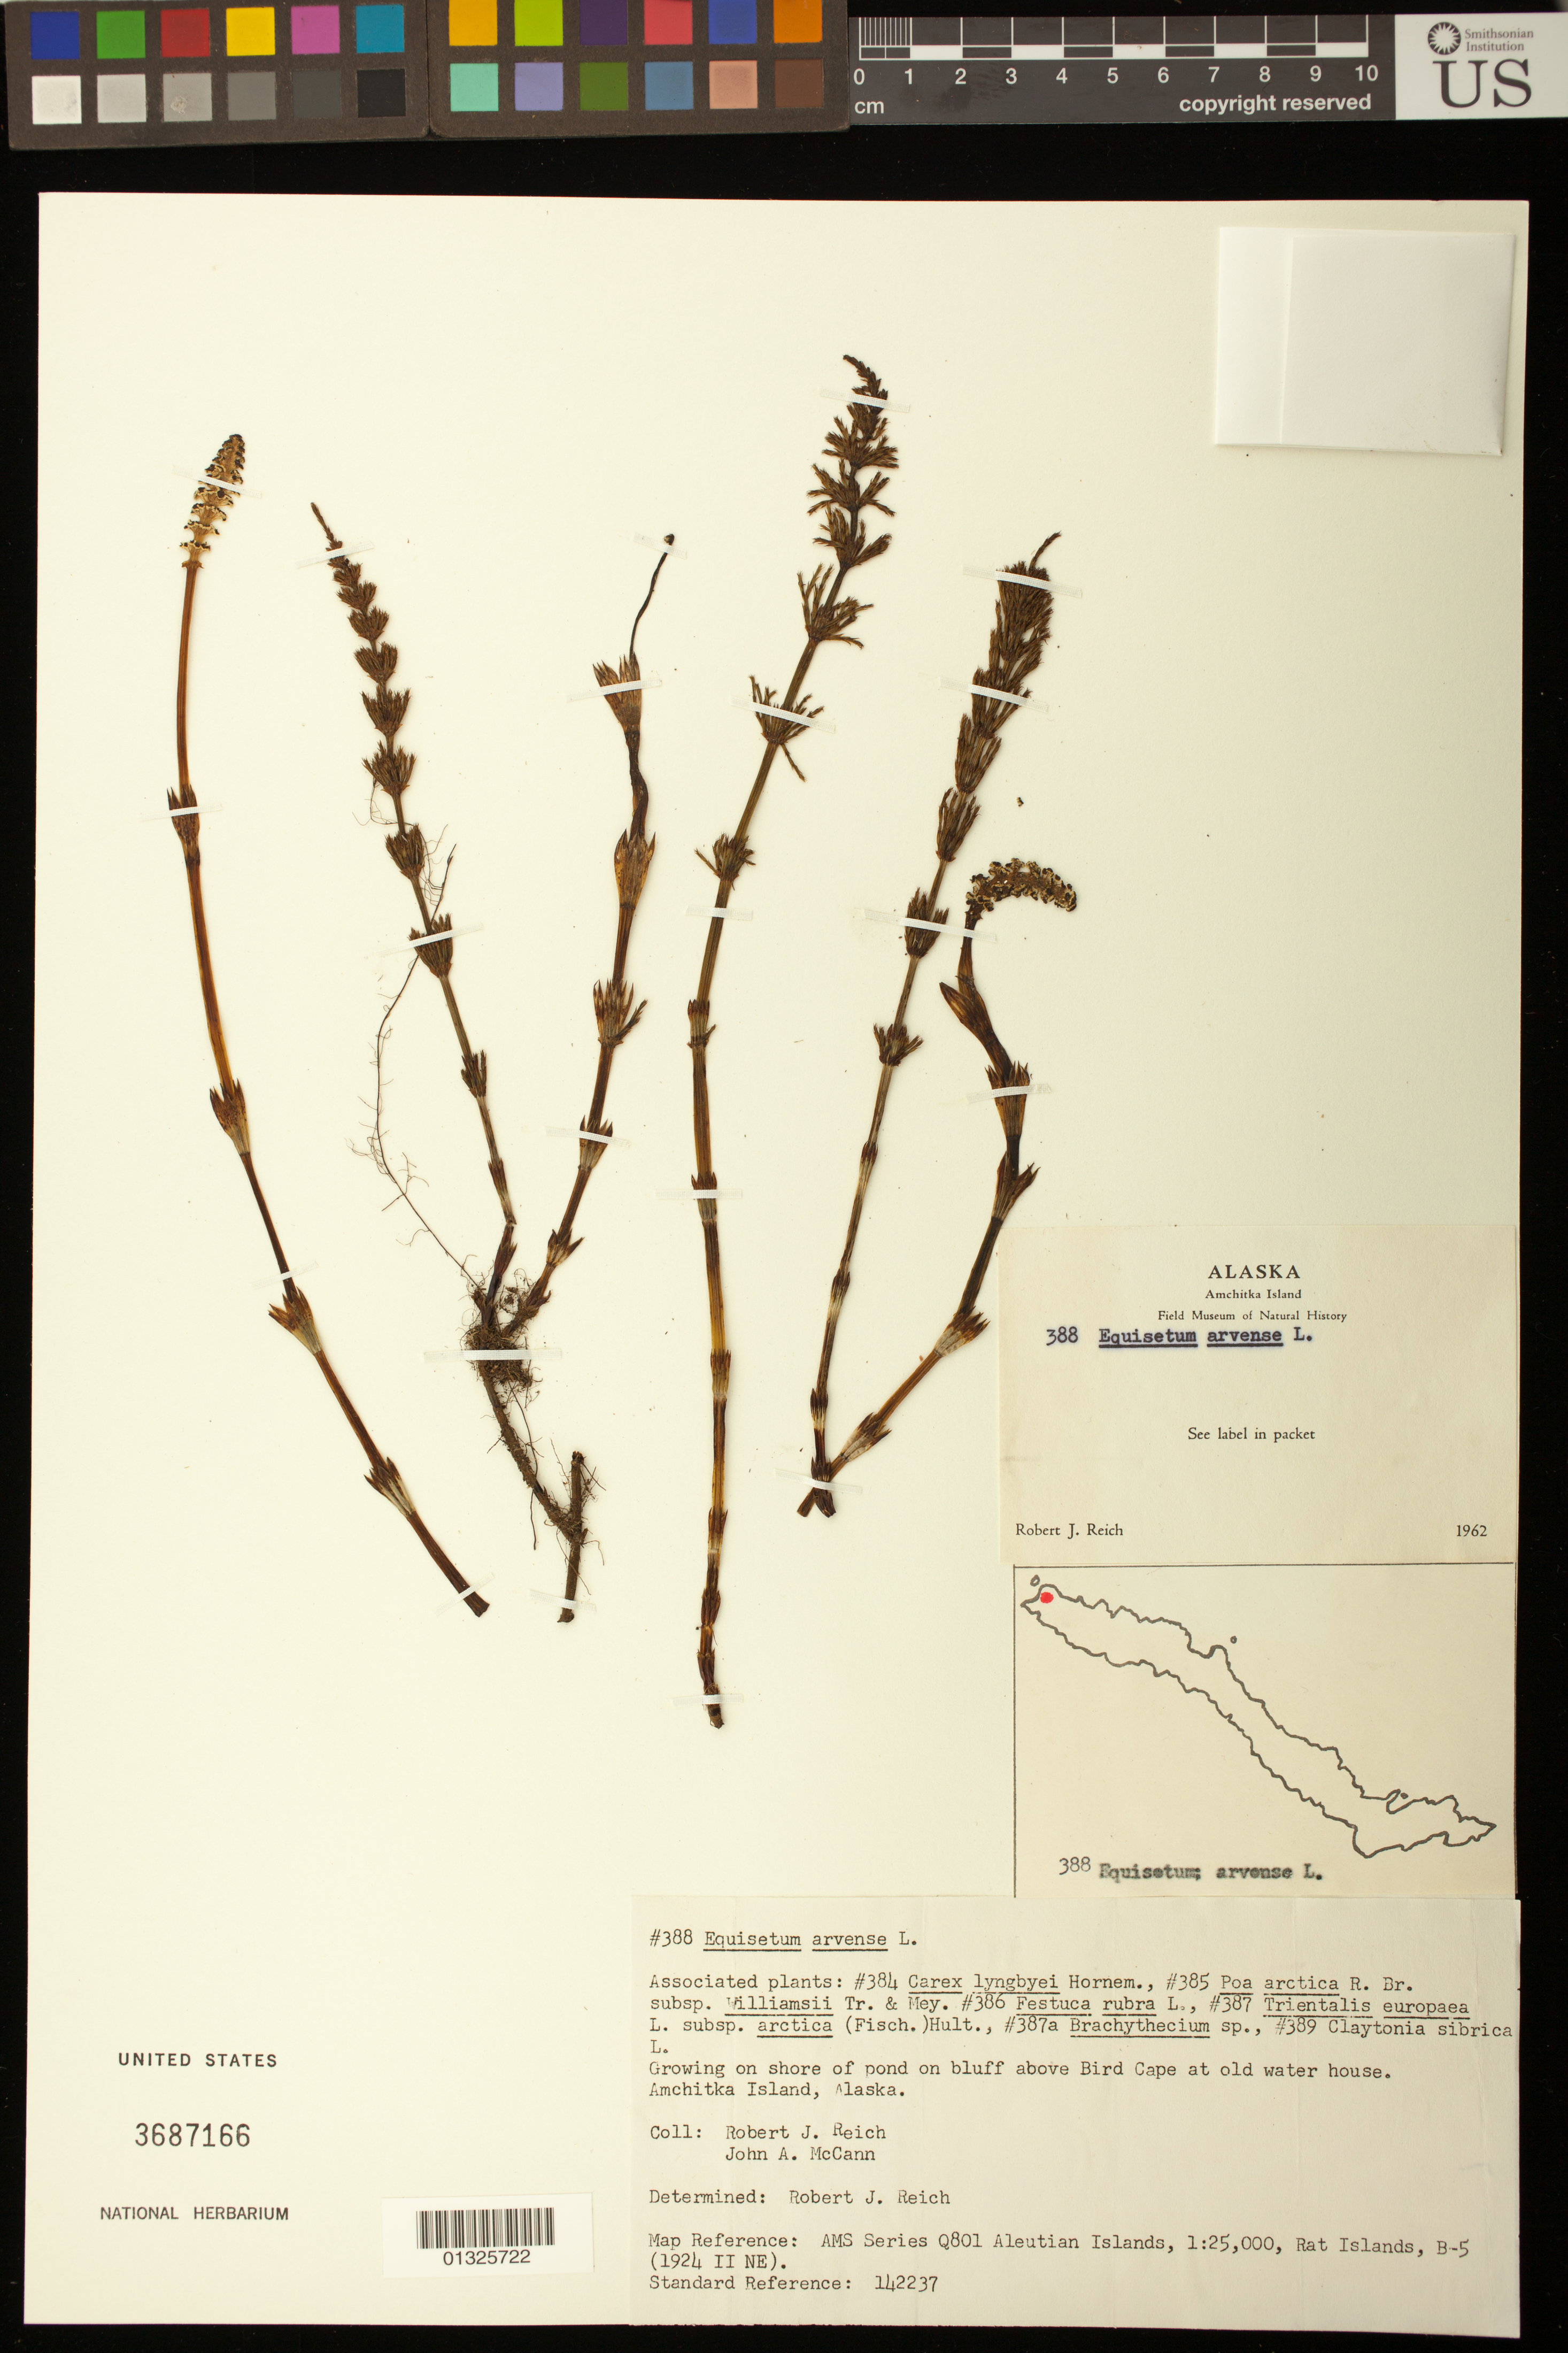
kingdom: Plantae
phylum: Tracheophyta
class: Polypodiopsida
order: Equisetales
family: Equisetaceae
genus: Equisetum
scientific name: Equisetum arvense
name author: L.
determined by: Reich, R. J.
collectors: R. Reich & J. A. McCann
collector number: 388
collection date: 1962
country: United States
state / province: Alaska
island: Amchitka Island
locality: Amchitka Island, on shore of pond on bluff above Bird Cape at old water house.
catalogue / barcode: US 3687166